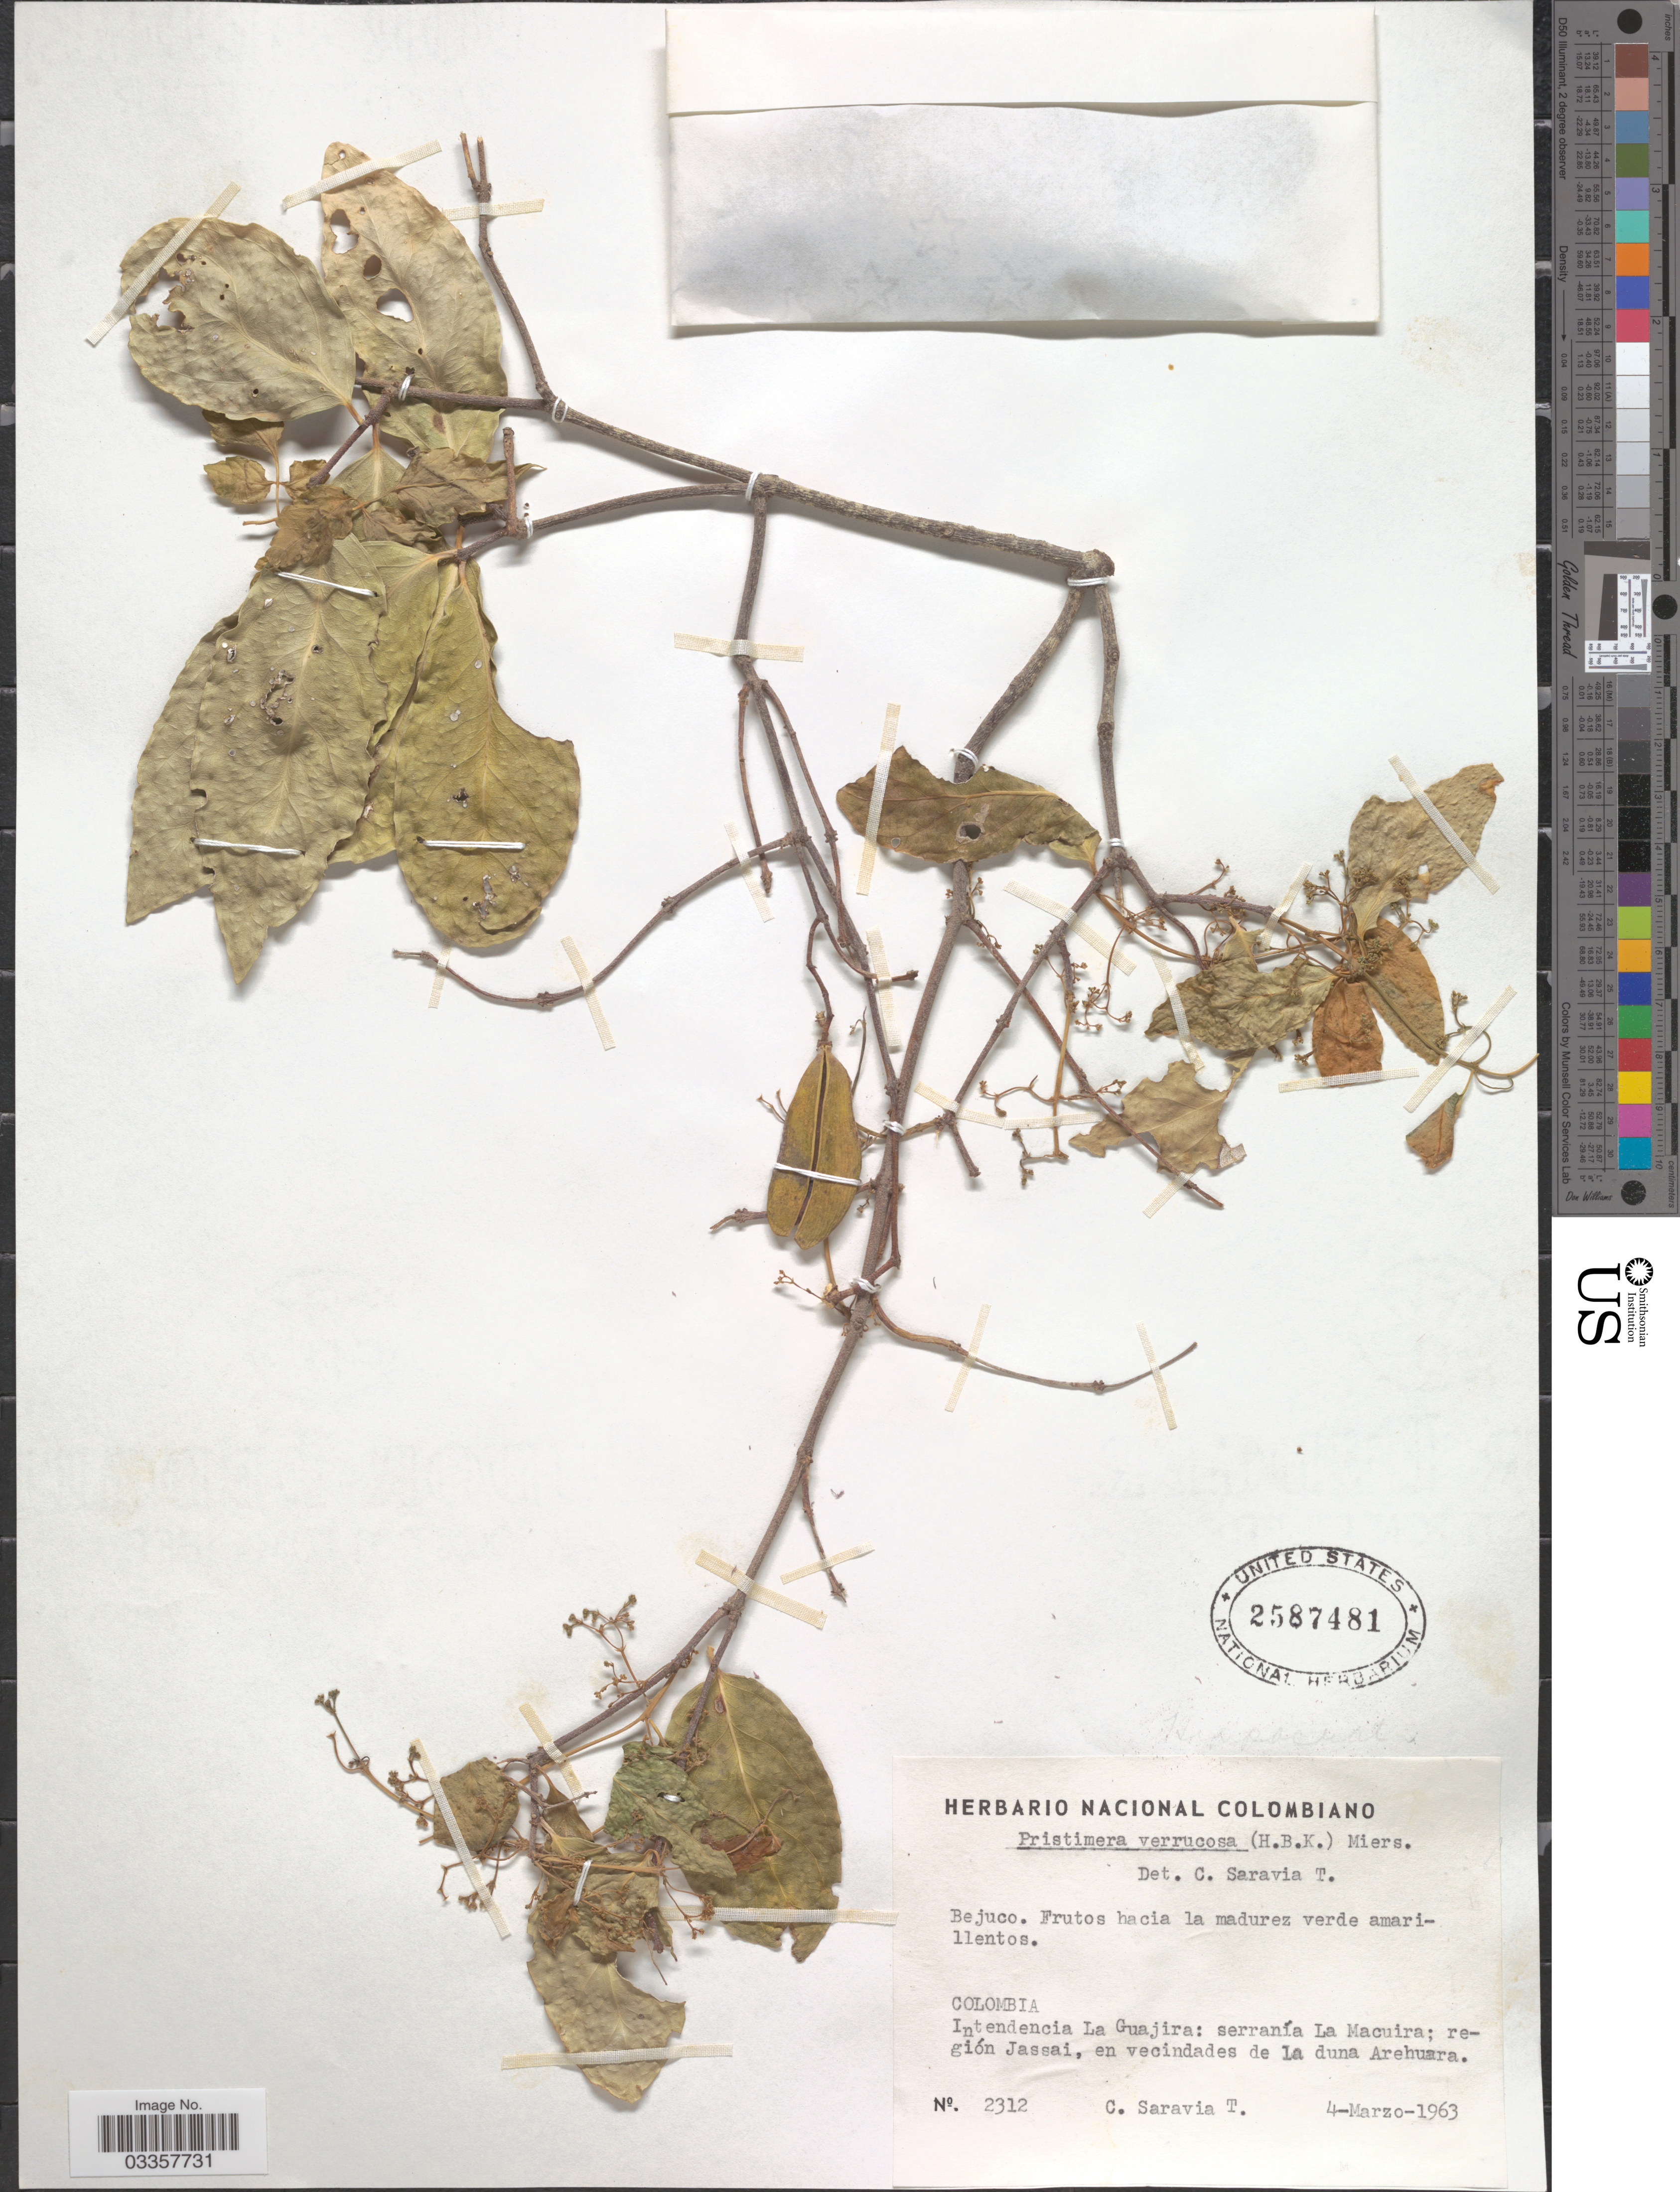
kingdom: Plantae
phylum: Tracheophyta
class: Magnoliopsida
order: Celastrales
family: Celastraceae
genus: Pristimera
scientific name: Pristimera verrucosa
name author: (Kunth) Miers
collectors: C. Saravia T.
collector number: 2312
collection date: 1963-03-04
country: Colombia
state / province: La Guajira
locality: Intendencia La Guajira: serranía La Macuira; región Jassai, en vecindades de la duna Arehuara.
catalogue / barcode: US 2587481